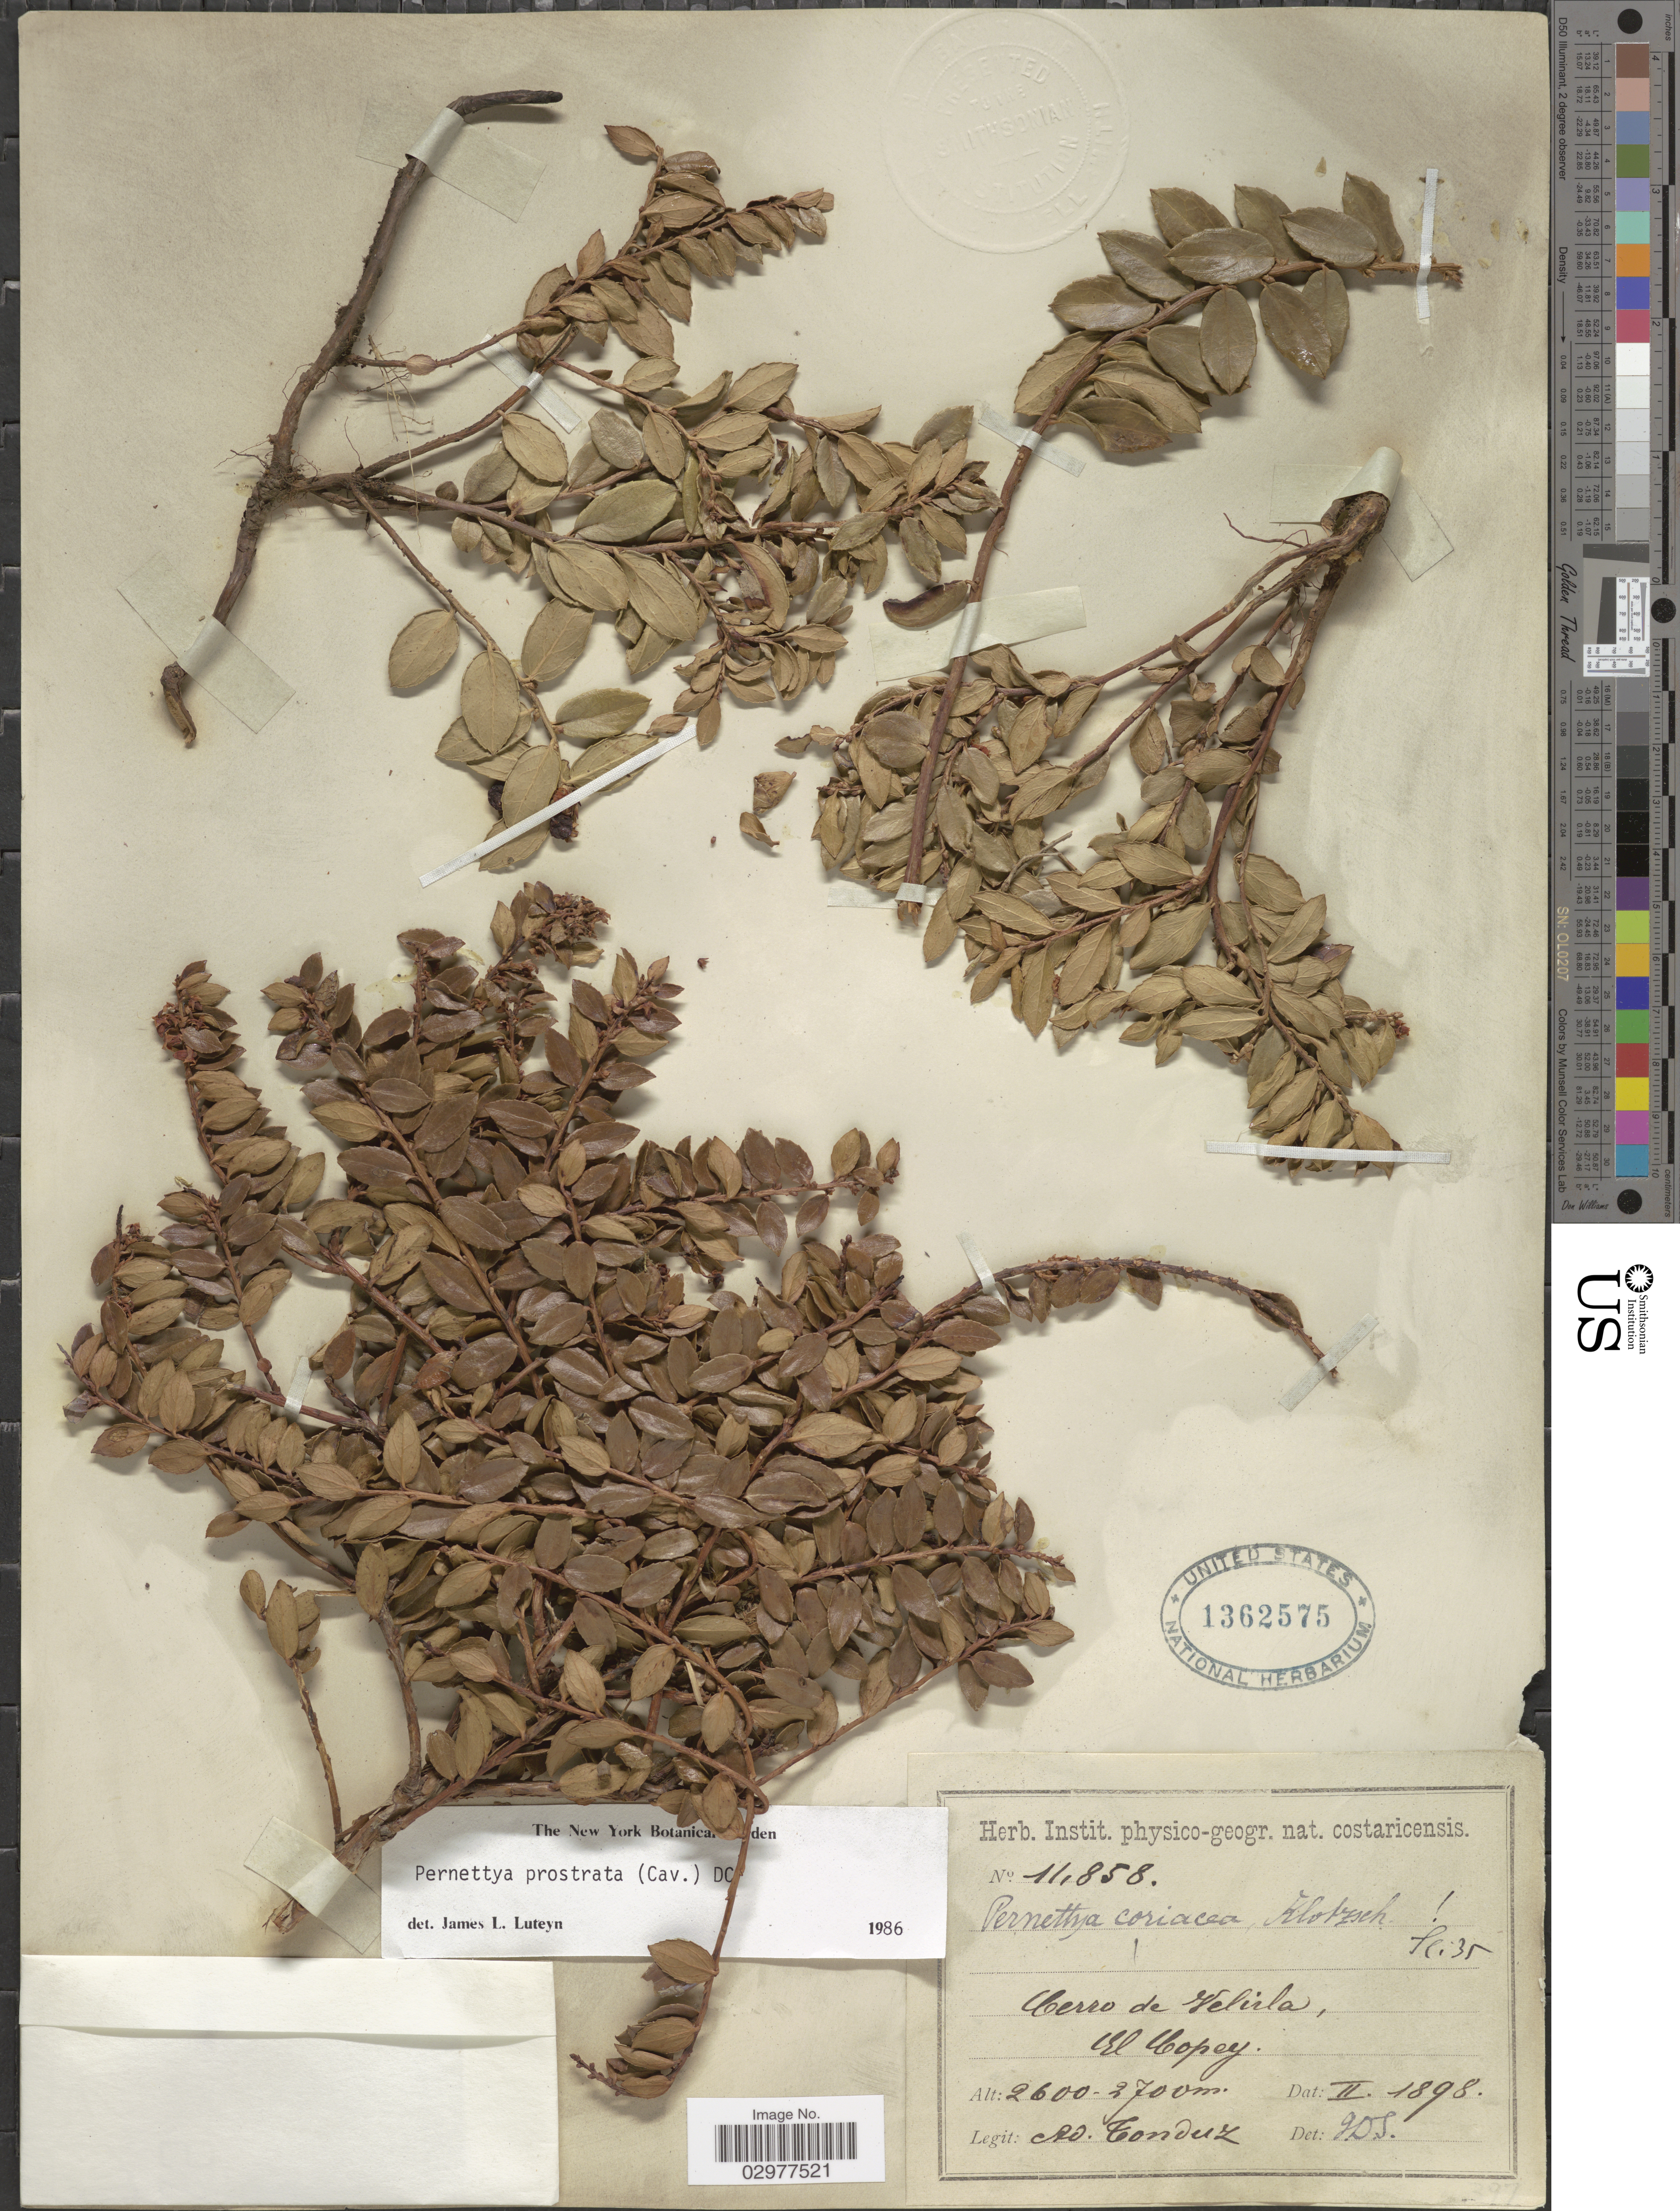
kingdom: Plantae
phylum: Tracheophyta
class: Magnoliopsida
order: Ericales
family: Ericaceae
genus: Pernettya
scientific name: Pernettya prostrata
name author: (Cav.) DC.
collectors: A. Tonduz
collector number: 11858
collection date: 1898-02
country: Costa Rica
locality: Cerro de Velirla, El Copey.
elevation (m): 2600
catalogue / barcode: US 1362575